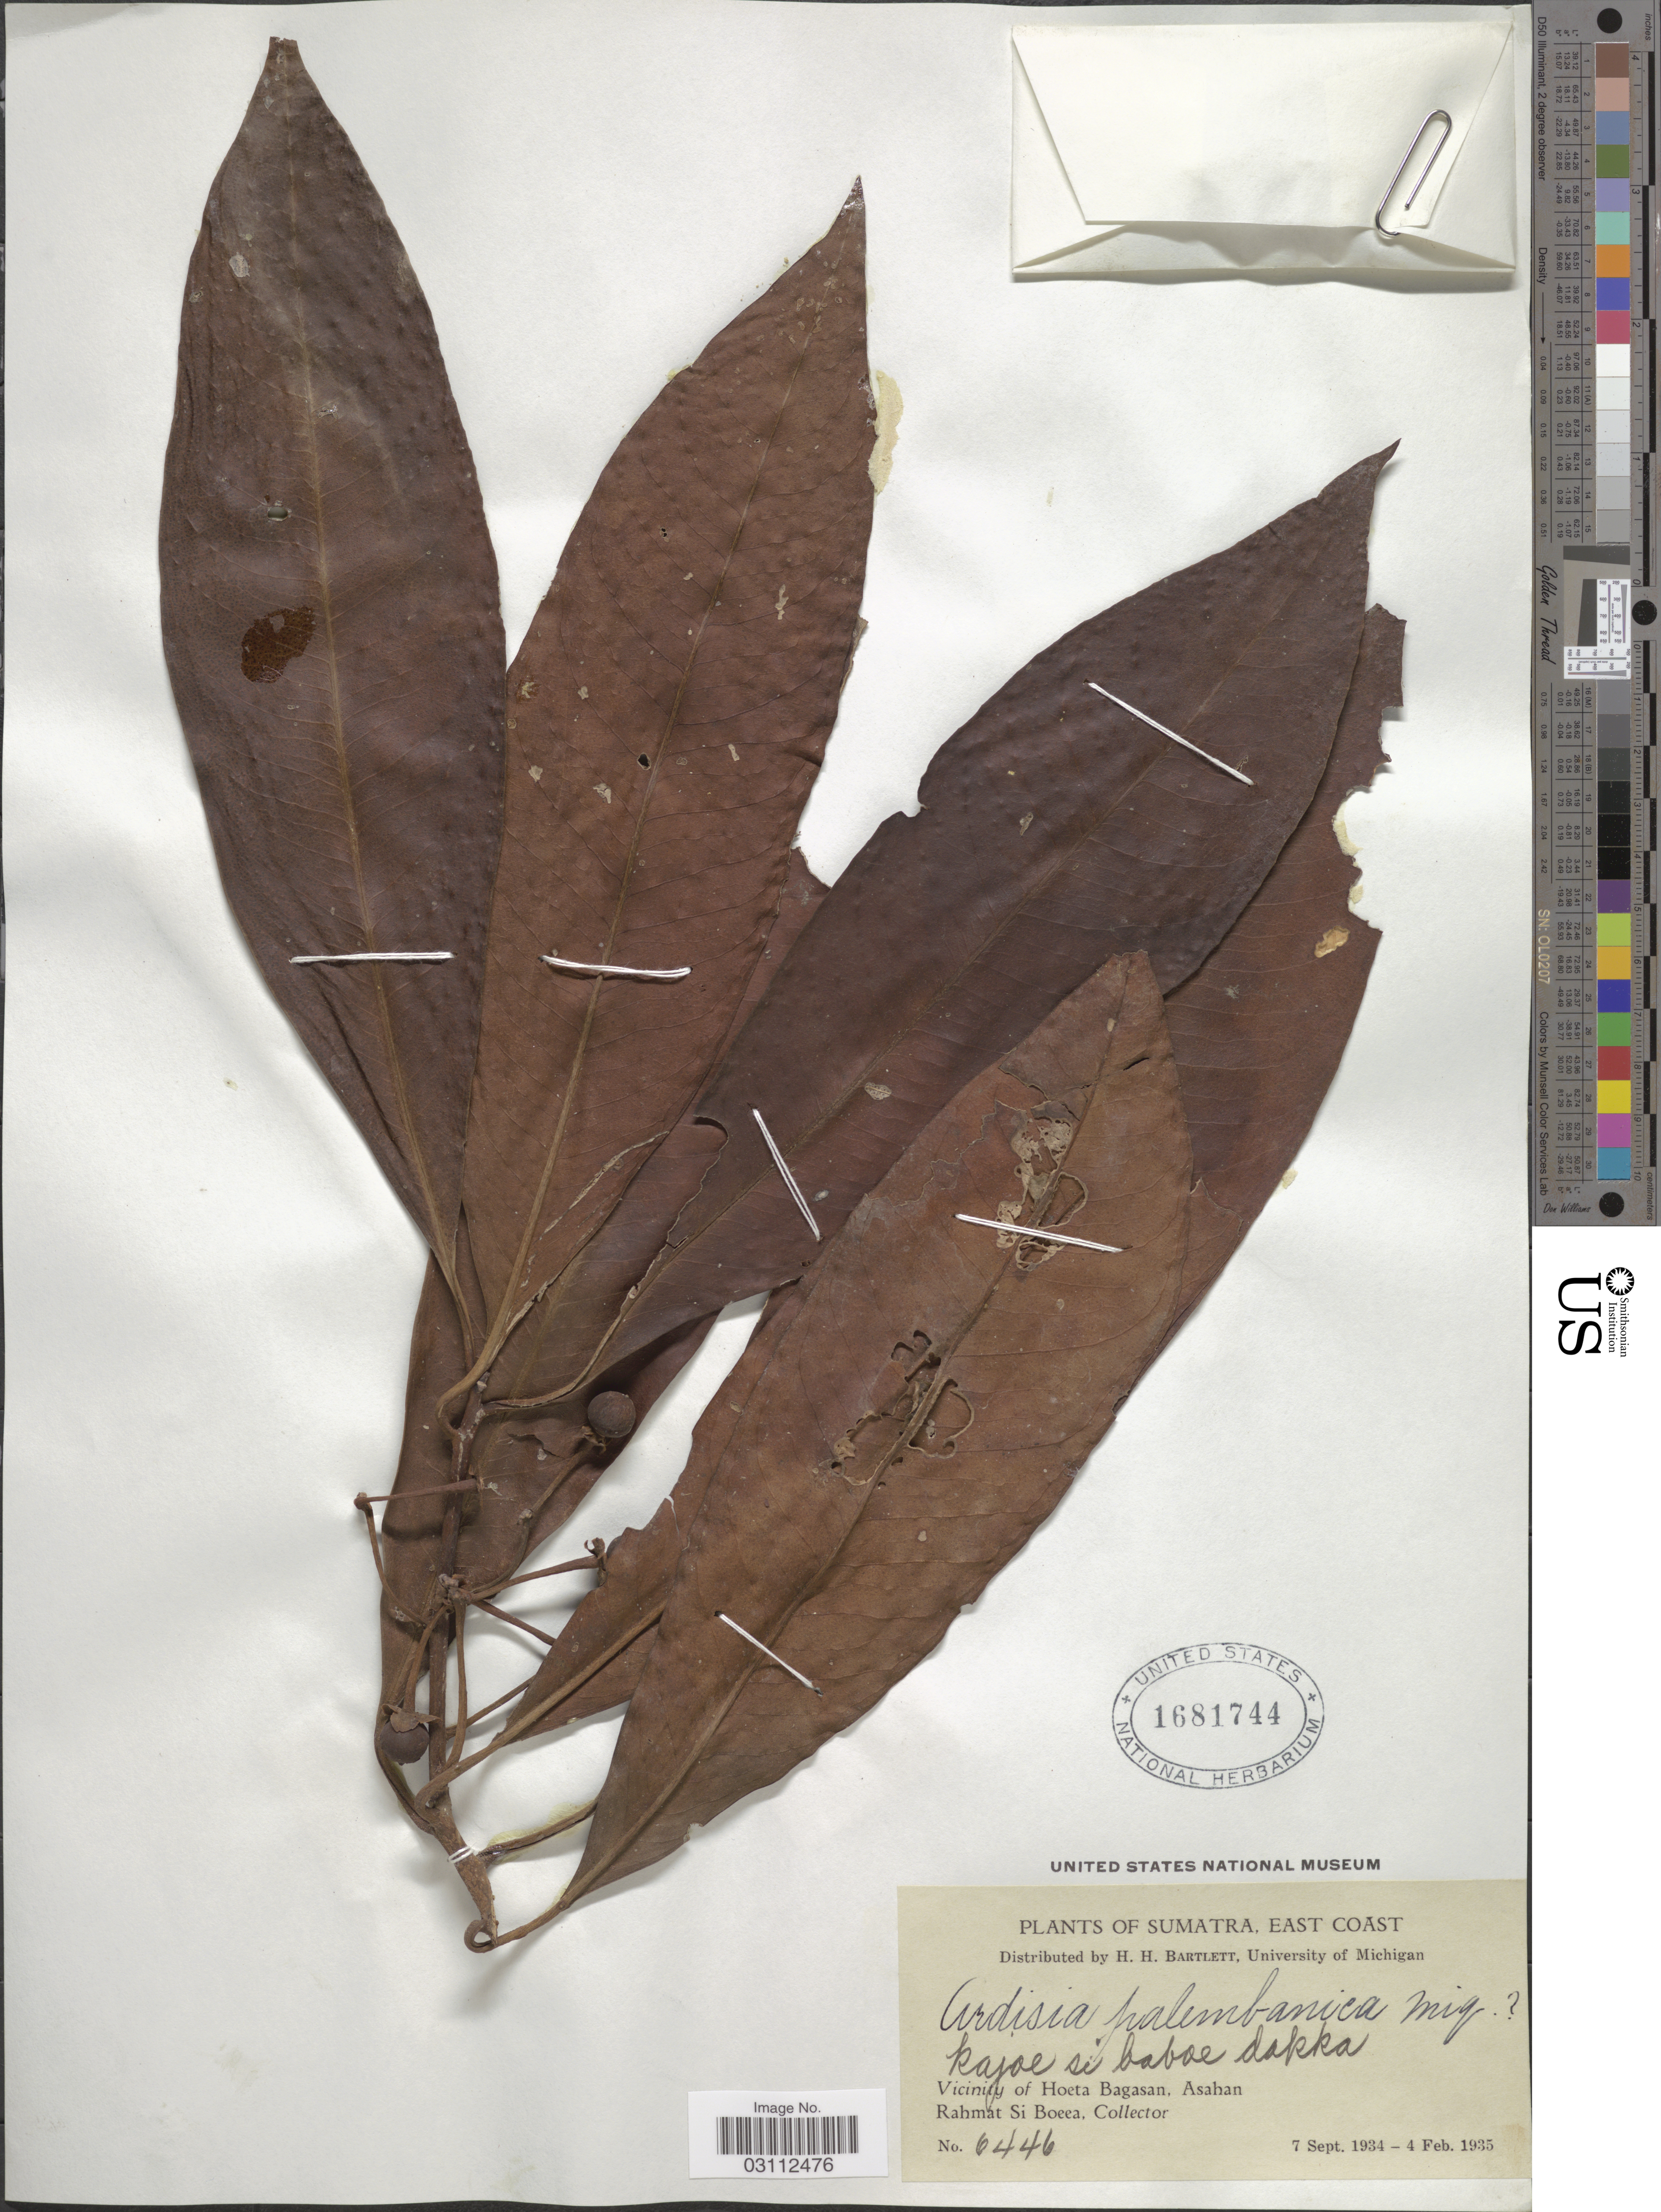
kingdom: Plantae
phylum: Tracheophyta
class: Magnoliopsida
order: Ericales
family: Primulaceae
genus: Ardisia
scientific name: Ardisia palembanica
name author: Miq.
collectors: Rahmat Si Boeea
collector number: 6446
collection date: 1934-09-07/1935-02-04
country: Indonesia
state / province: Sumatra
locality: East Coast. Vicinity of Hoeta Bagasan, Asahan.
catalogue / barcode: US 1681744